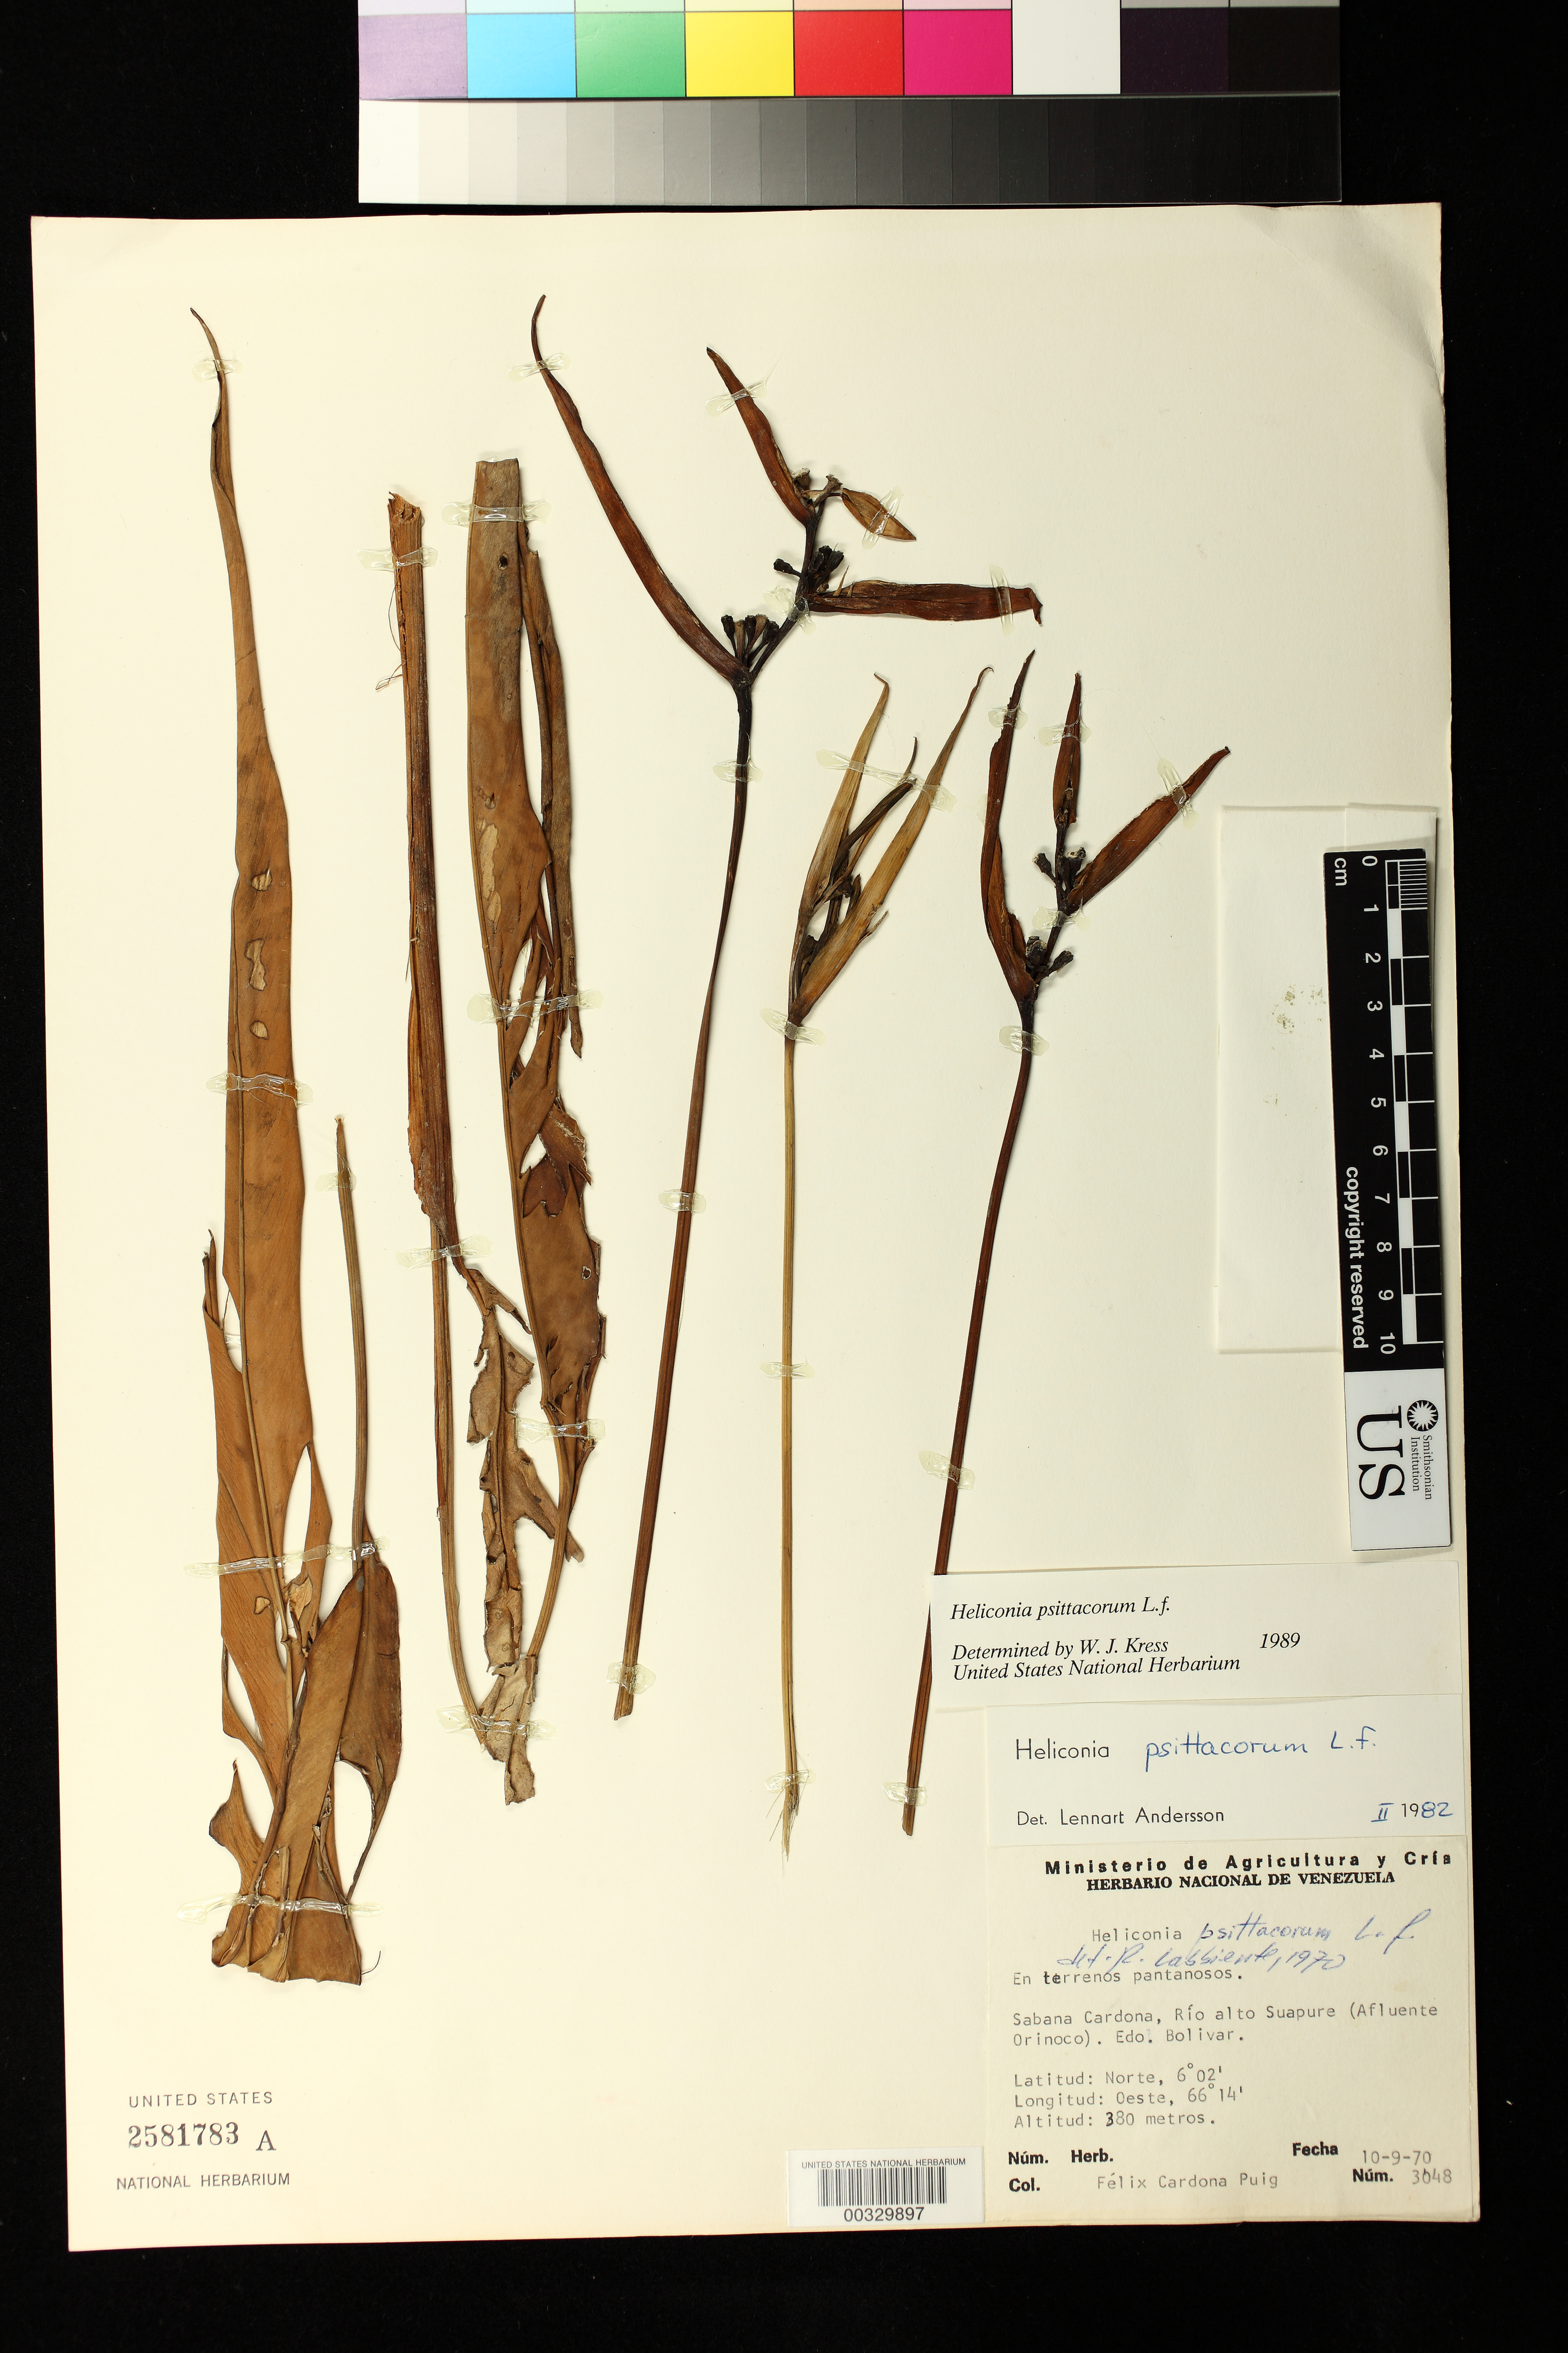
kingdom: Plantae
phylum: Tracheophyta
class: Liliopsida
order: Zingiberales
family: Heliconiaceae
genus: Heliconia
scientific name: Heliconia psittacorum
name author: L. f.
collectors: F. Puig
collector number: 3048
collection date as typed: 10 Sep 1970 or 09 Oct 1970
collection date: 1970-09-10 or 1970-10-09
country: Venezuela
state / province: Bolivar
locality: Sabana cardona, rio alto suapure (tributary of orinoco)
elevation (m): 380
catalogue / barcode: US 2581783A